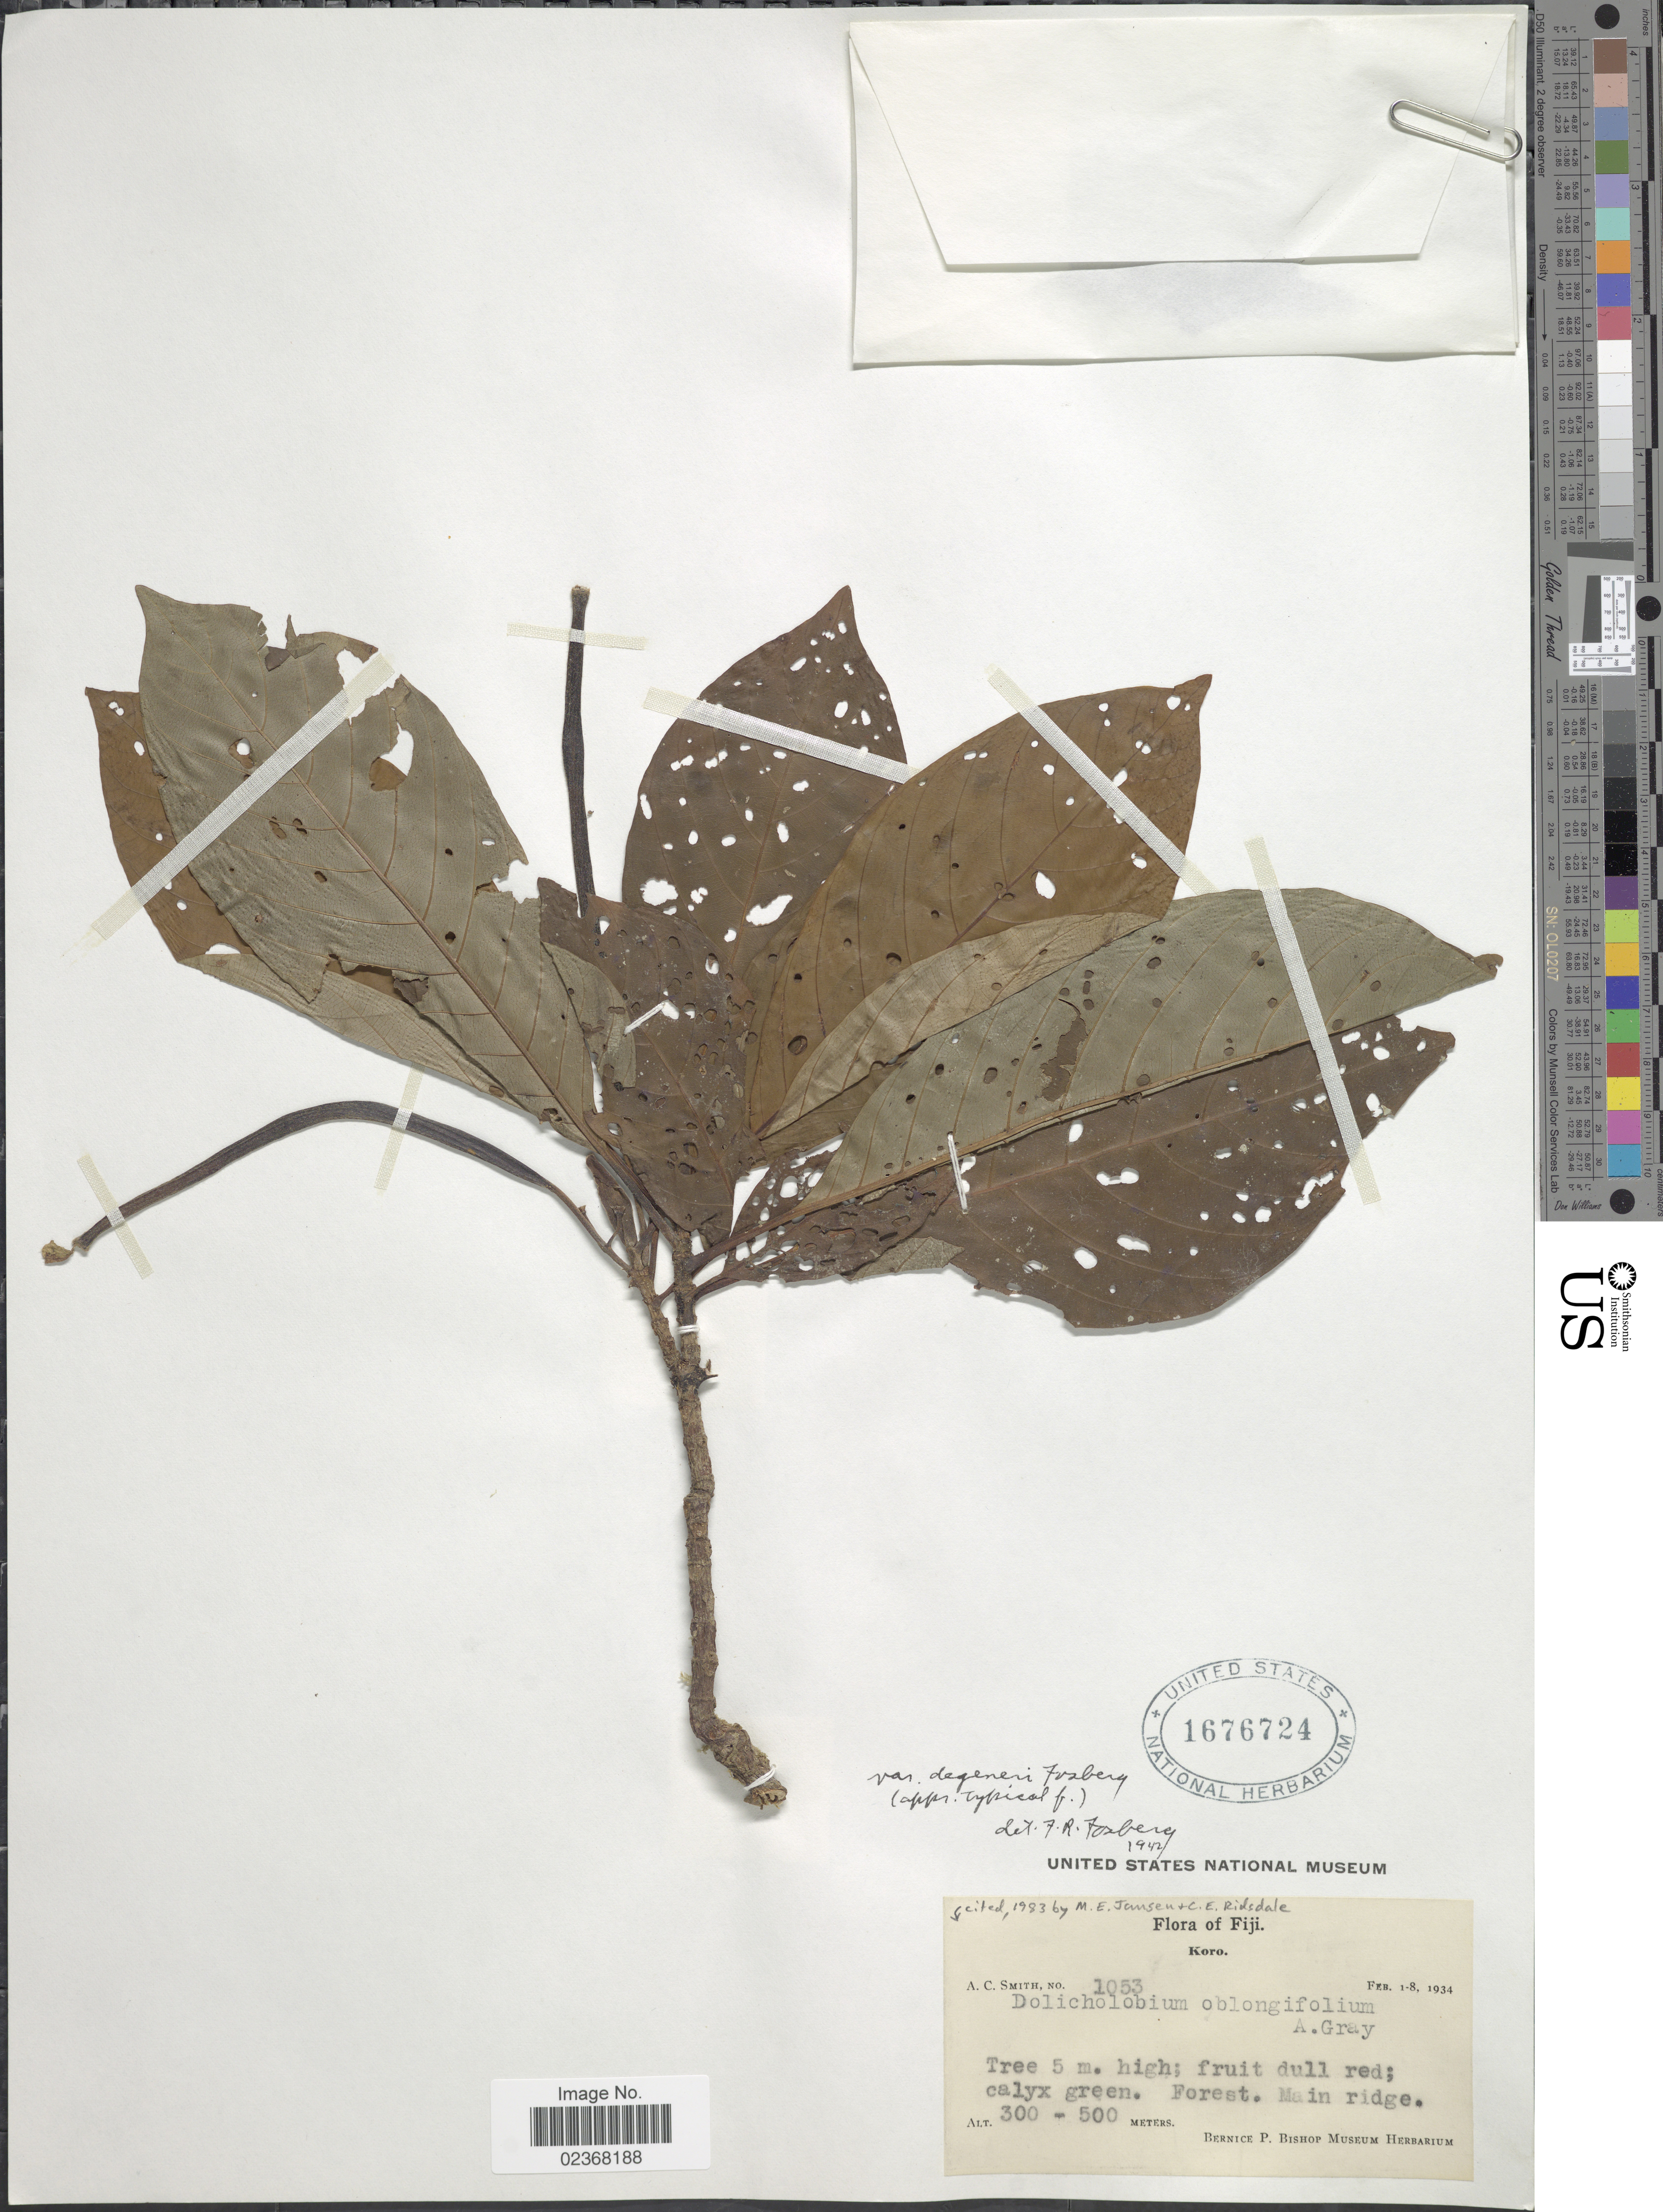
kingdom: Plantae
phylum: Tracheophyta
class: Magnoliopsida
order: Gentianales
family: Rubiaceae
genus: Dolicholobium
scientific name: Dolicholobium oblongifolium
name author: A. Gray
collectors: A. C. Smith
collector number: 1053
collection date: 1934-02-01/1934-02-08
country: Fiji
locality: Koro, Forest, Main Ridge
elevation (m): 300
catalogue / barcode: US 1676724